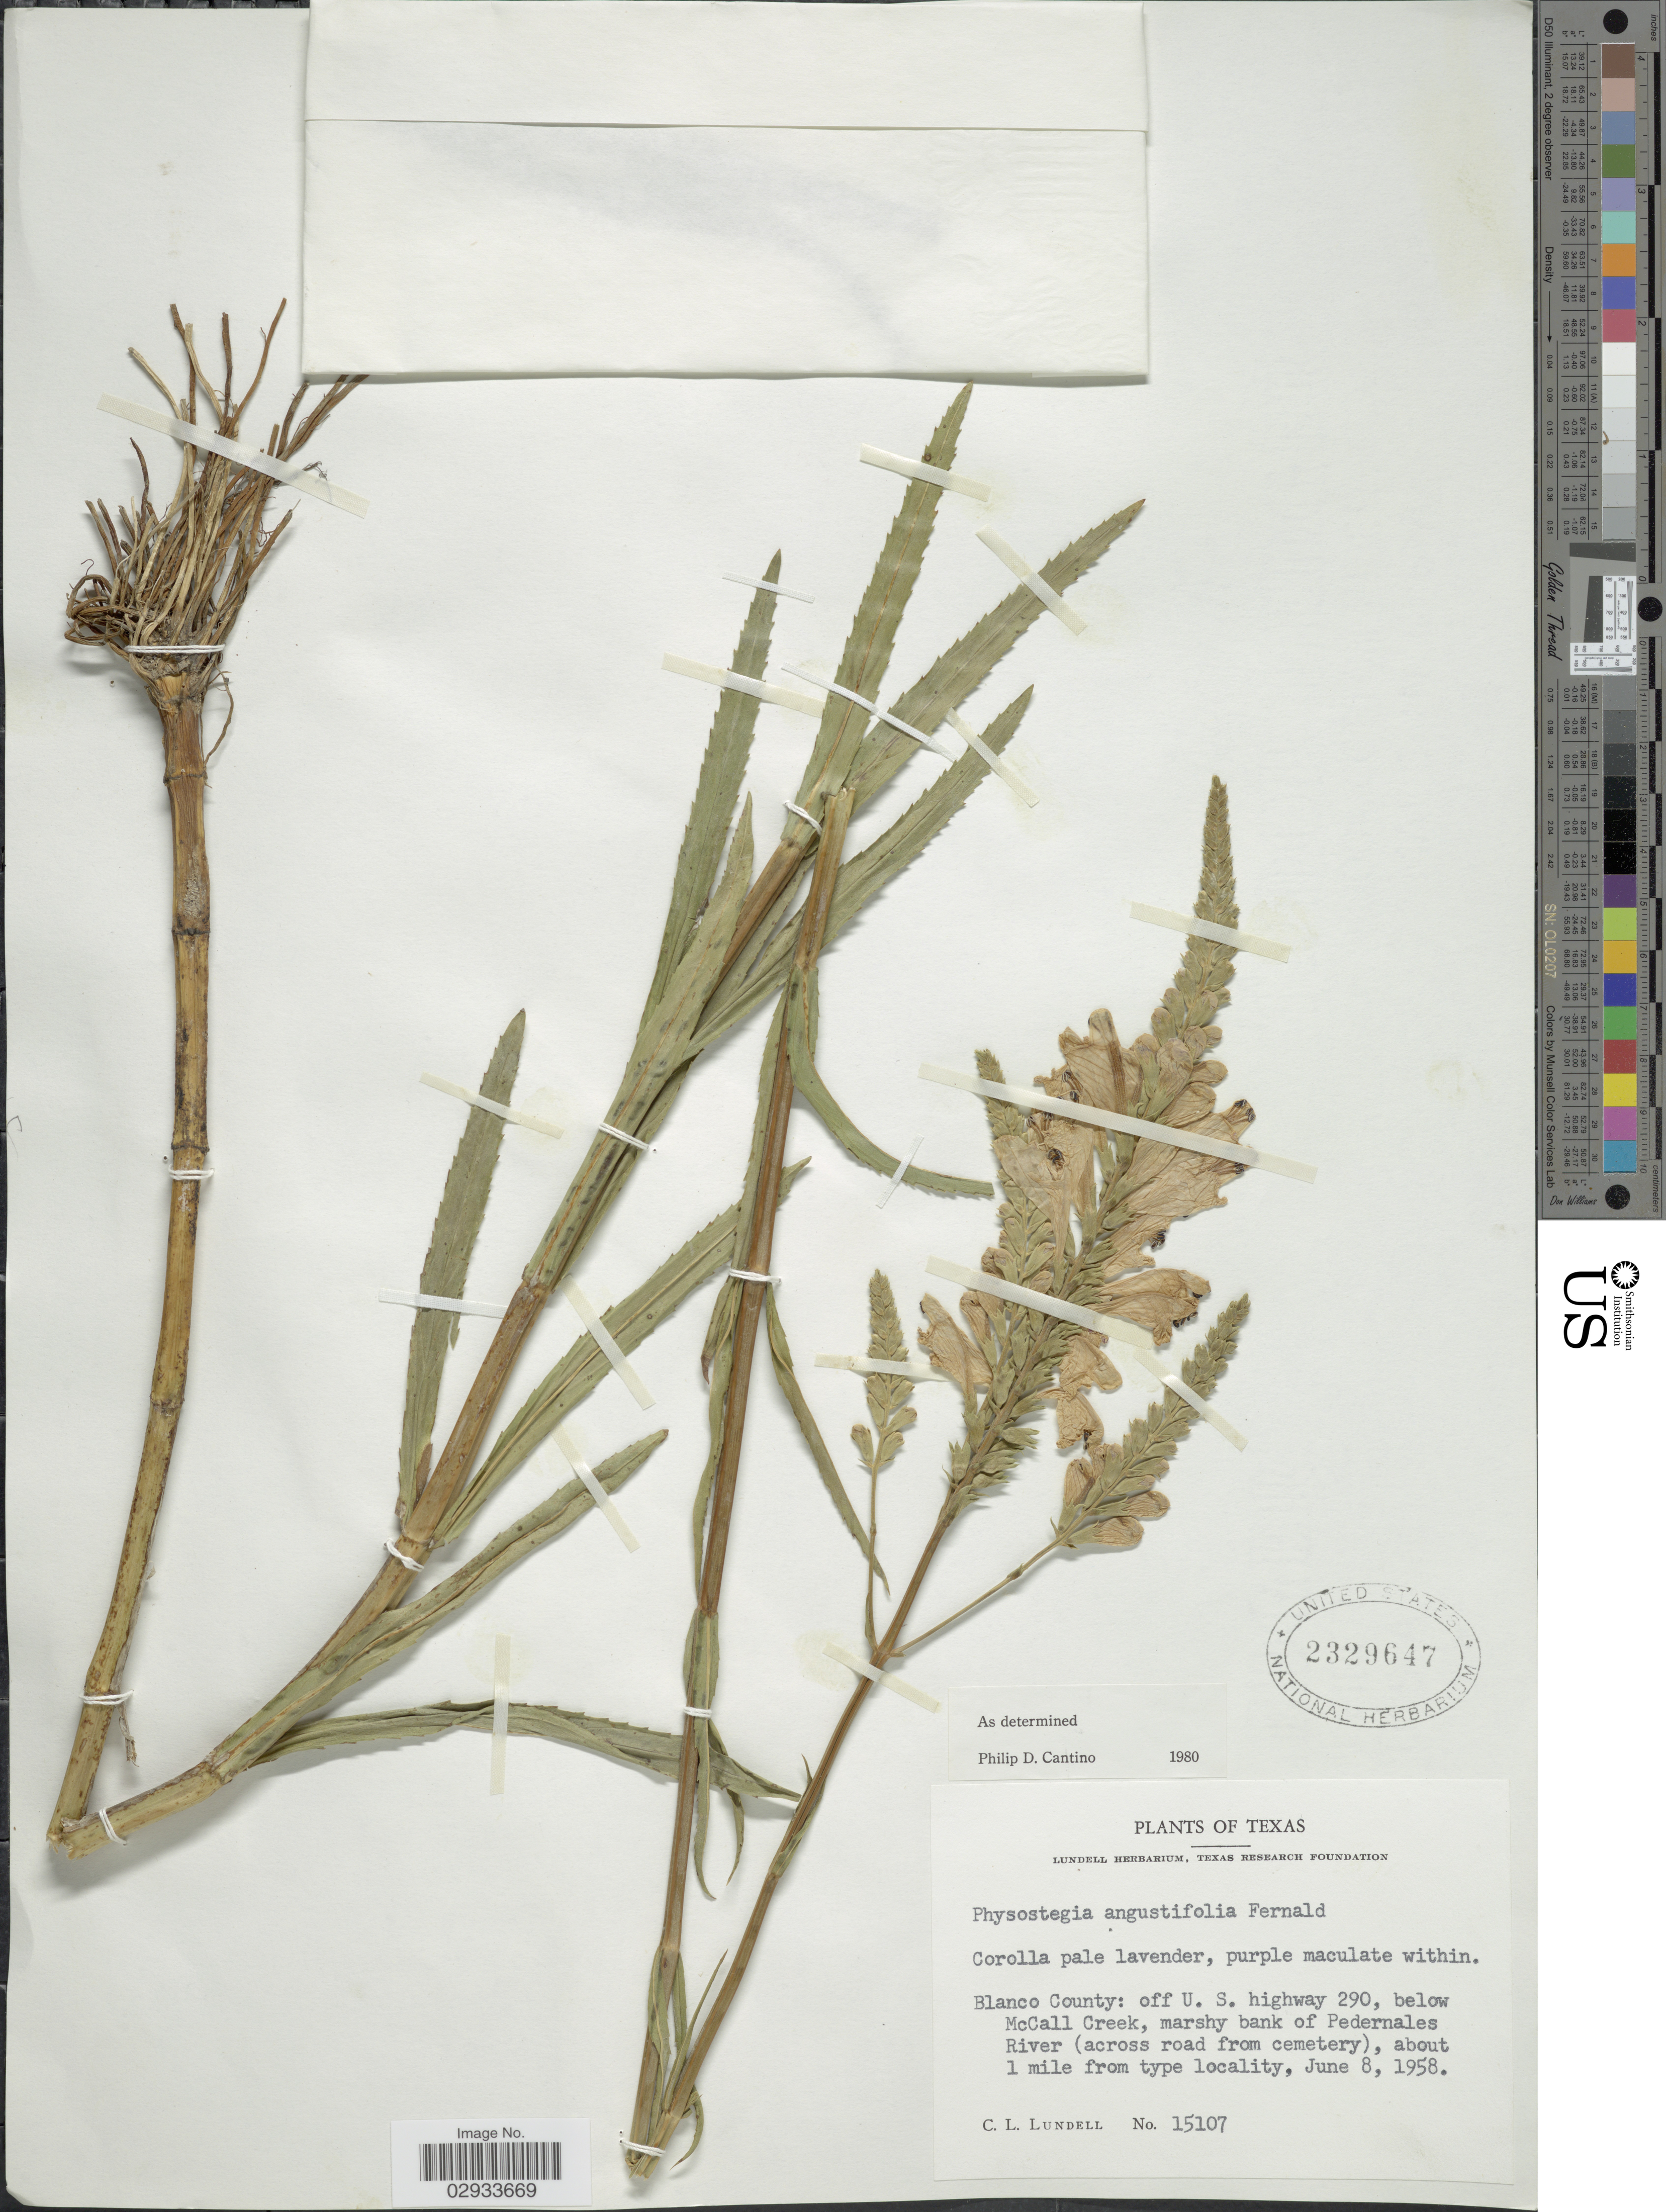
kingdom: Plantae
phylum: Tracheophyta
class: Magnoliopsida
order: Lamiales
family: Lamiaceae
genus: Physostegia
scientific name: Physostegia angustifolia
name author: Fernald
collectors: C. L. Lundell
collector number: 15107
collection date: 1958-06-08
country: United States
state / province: Texas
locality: Blanco County: off U.S. highway 290, below McCall Creek, marshy bank of Pedernales River (across road from cemetery), about 1 miles from type locality.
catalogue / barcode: US 2329647